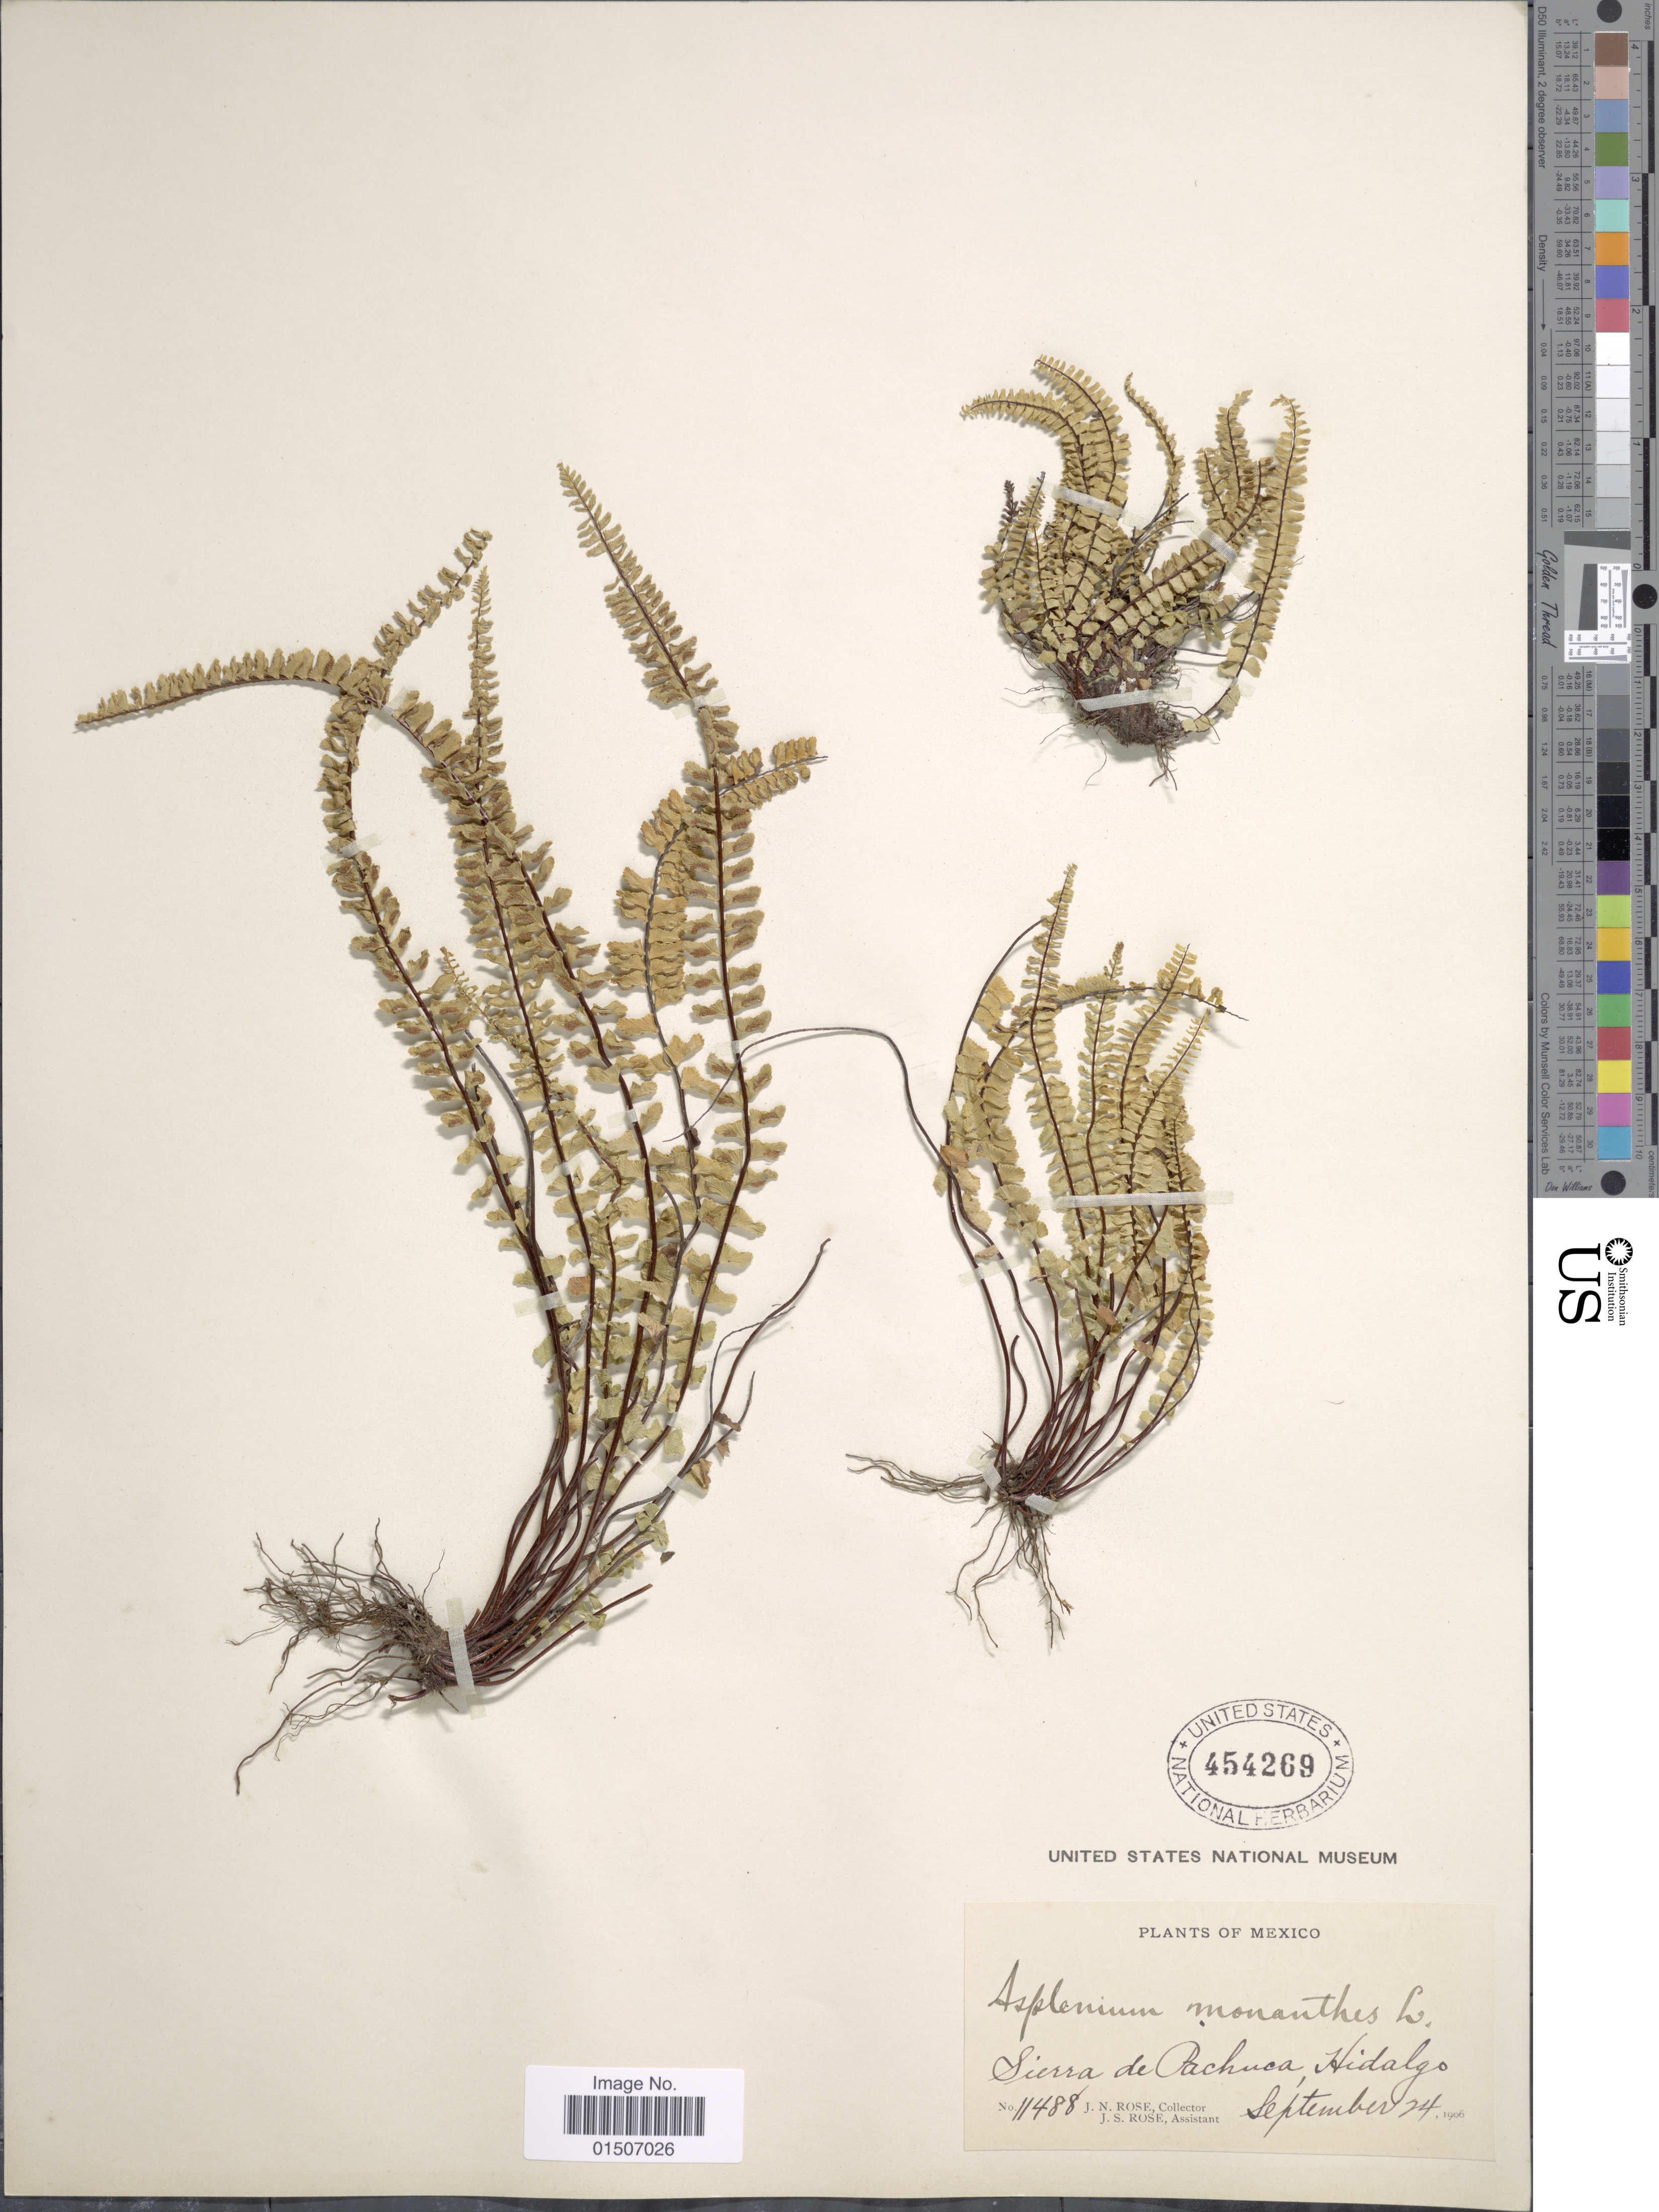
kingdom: Plantae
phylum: Tracheophyta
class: Polypodiopsida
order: Polypodiales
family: Aspleniaceae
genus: Asplenium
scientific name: Asplenium monanthes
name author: L.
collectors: J. N. Rose & J. S. Rose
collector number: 11488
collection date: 1906-09-24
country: Mexico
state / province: Hidalgo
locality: Sierra de Pachuca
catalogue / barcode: US 454269